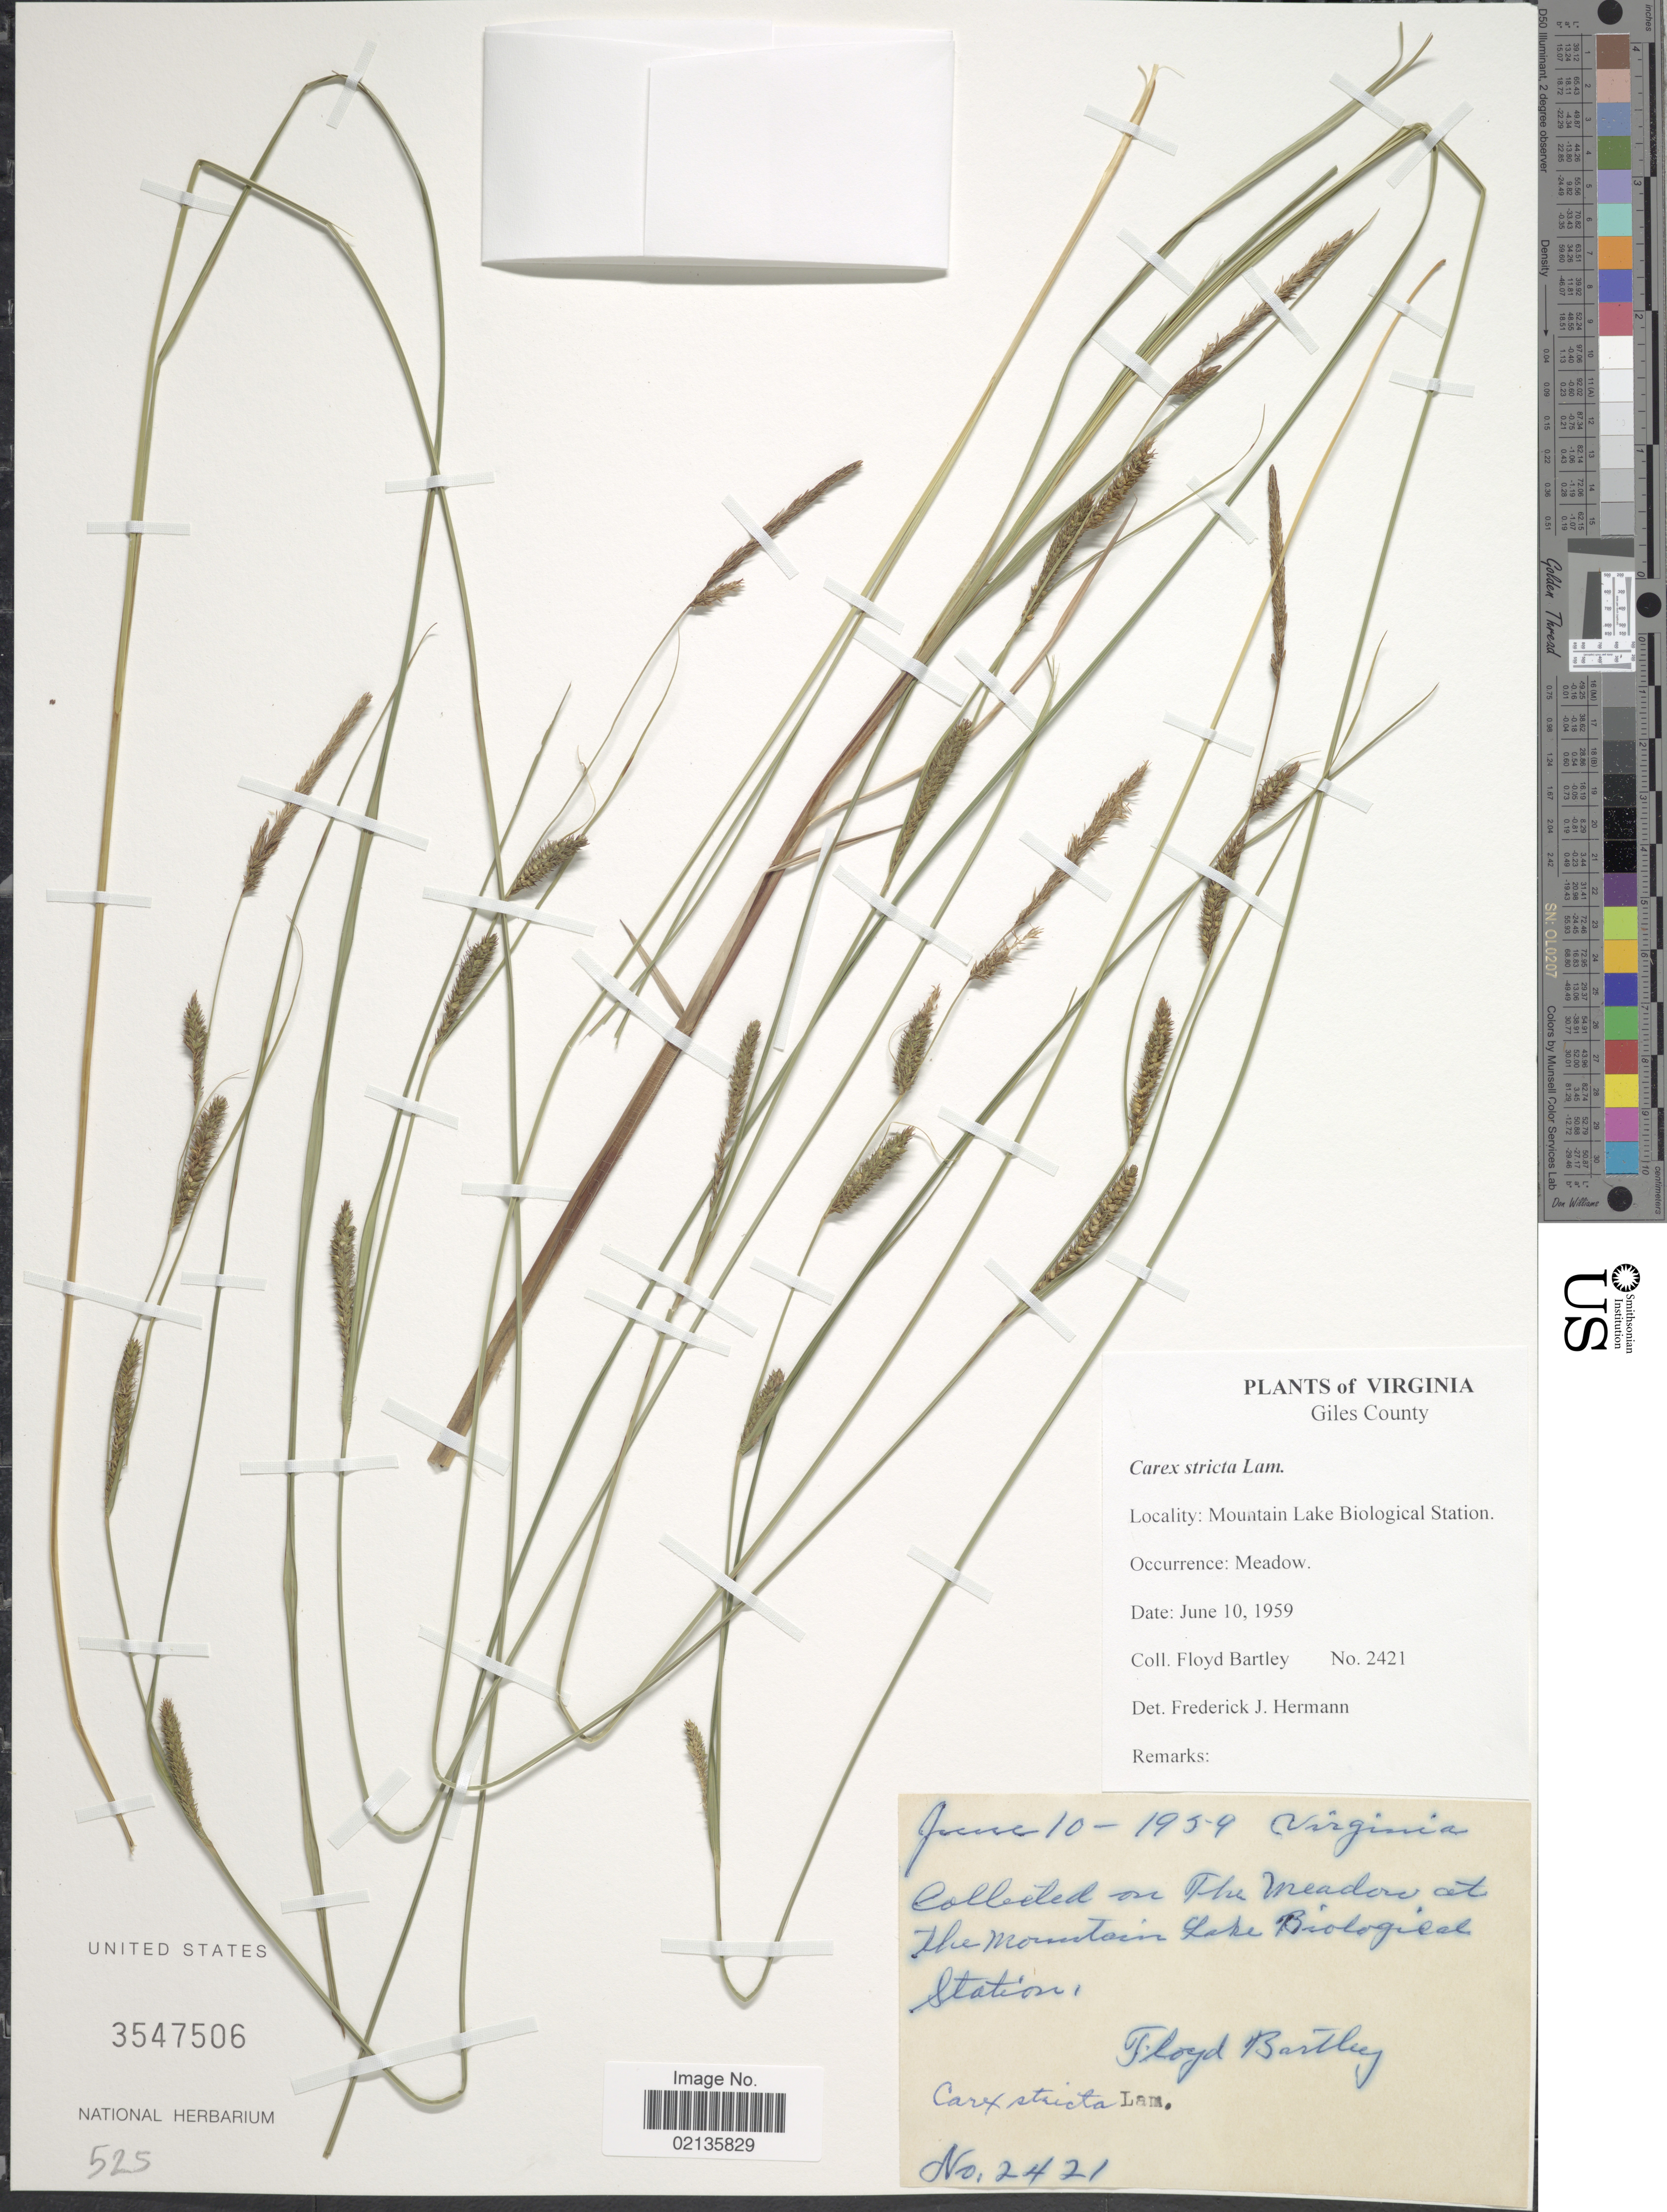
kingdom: Plantae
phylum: Tracheophyta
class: Liliopsida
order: Poales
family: Cyperaceae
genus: Carex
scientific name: Carex stricta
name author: Lam.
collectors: F. Bartley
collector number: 2421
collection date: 1959-06-10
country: United States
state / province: Virginia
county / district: Giles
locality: Mountain Lake Biological Station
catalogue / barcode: US 3547506